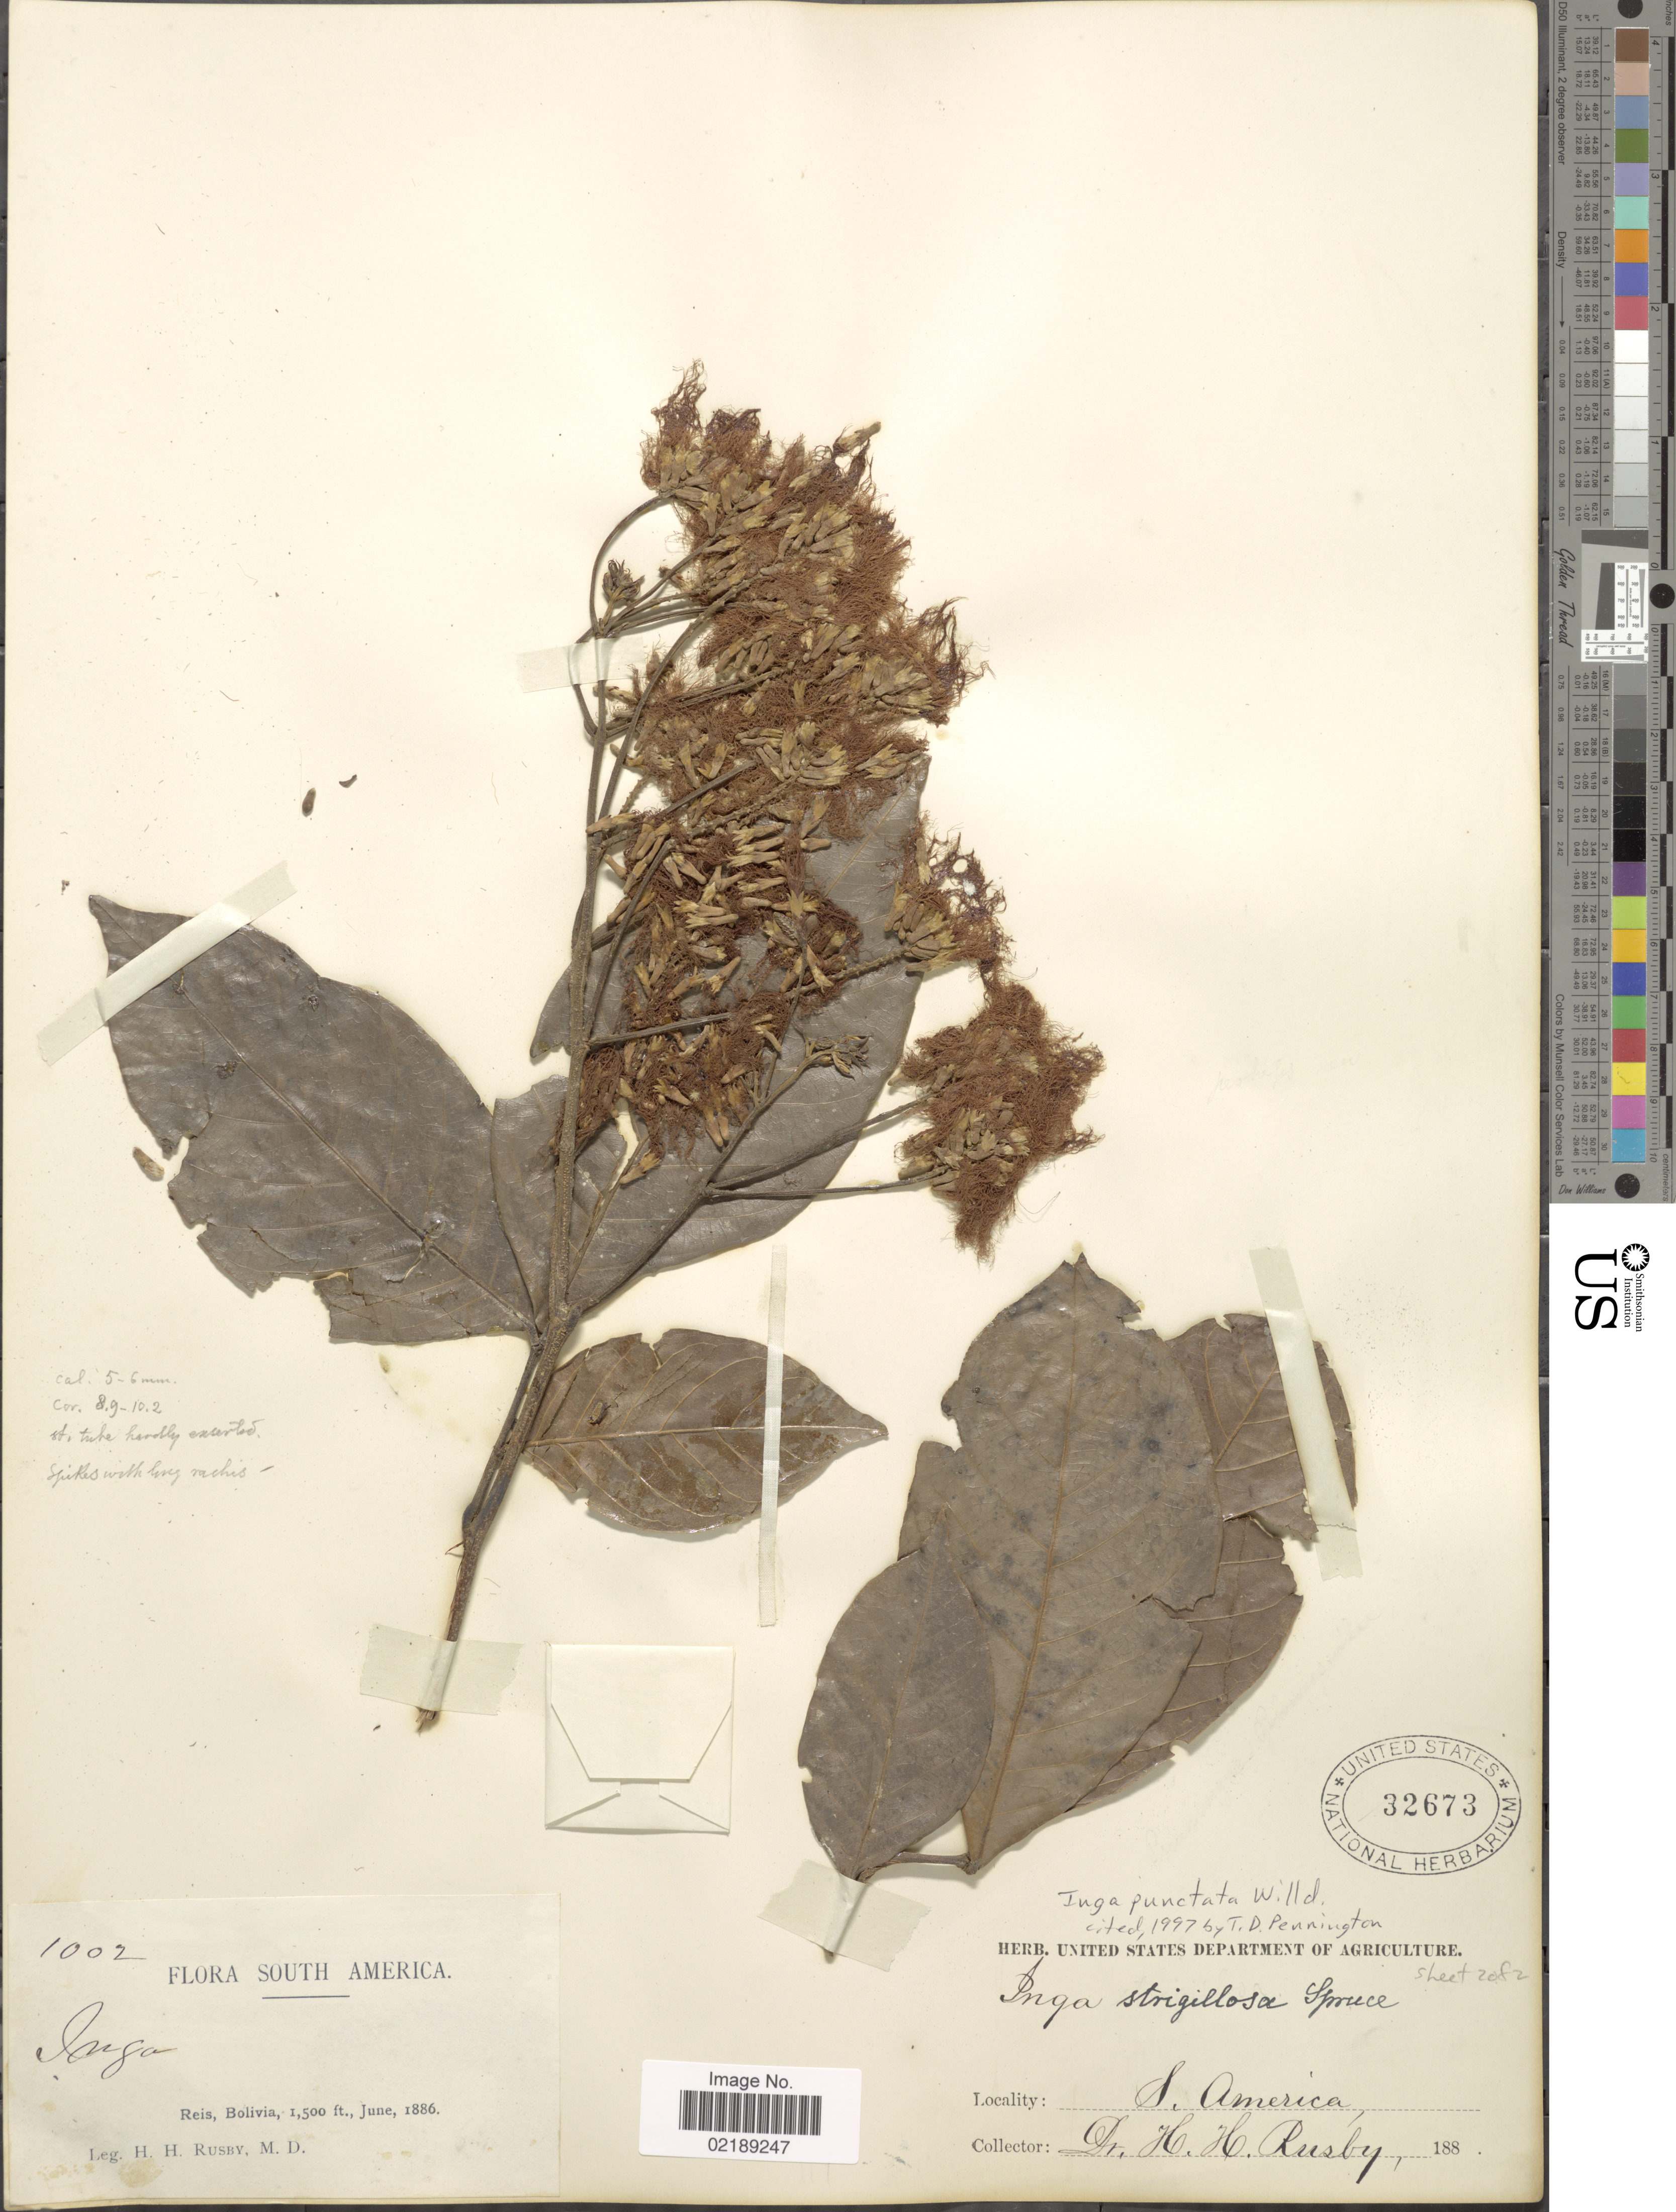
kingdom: Plantae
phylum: Tracheophyta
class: Magnoliopsida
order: Fabales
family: Fabaceae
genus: Inga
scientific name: Inga punctata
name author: Willd.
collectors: H. H. Rusby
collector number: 1002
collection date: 1886-06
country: Bolivia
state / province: Pando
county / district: Nicolas Suarez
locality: Reis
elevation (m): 457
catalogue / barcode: US 32673